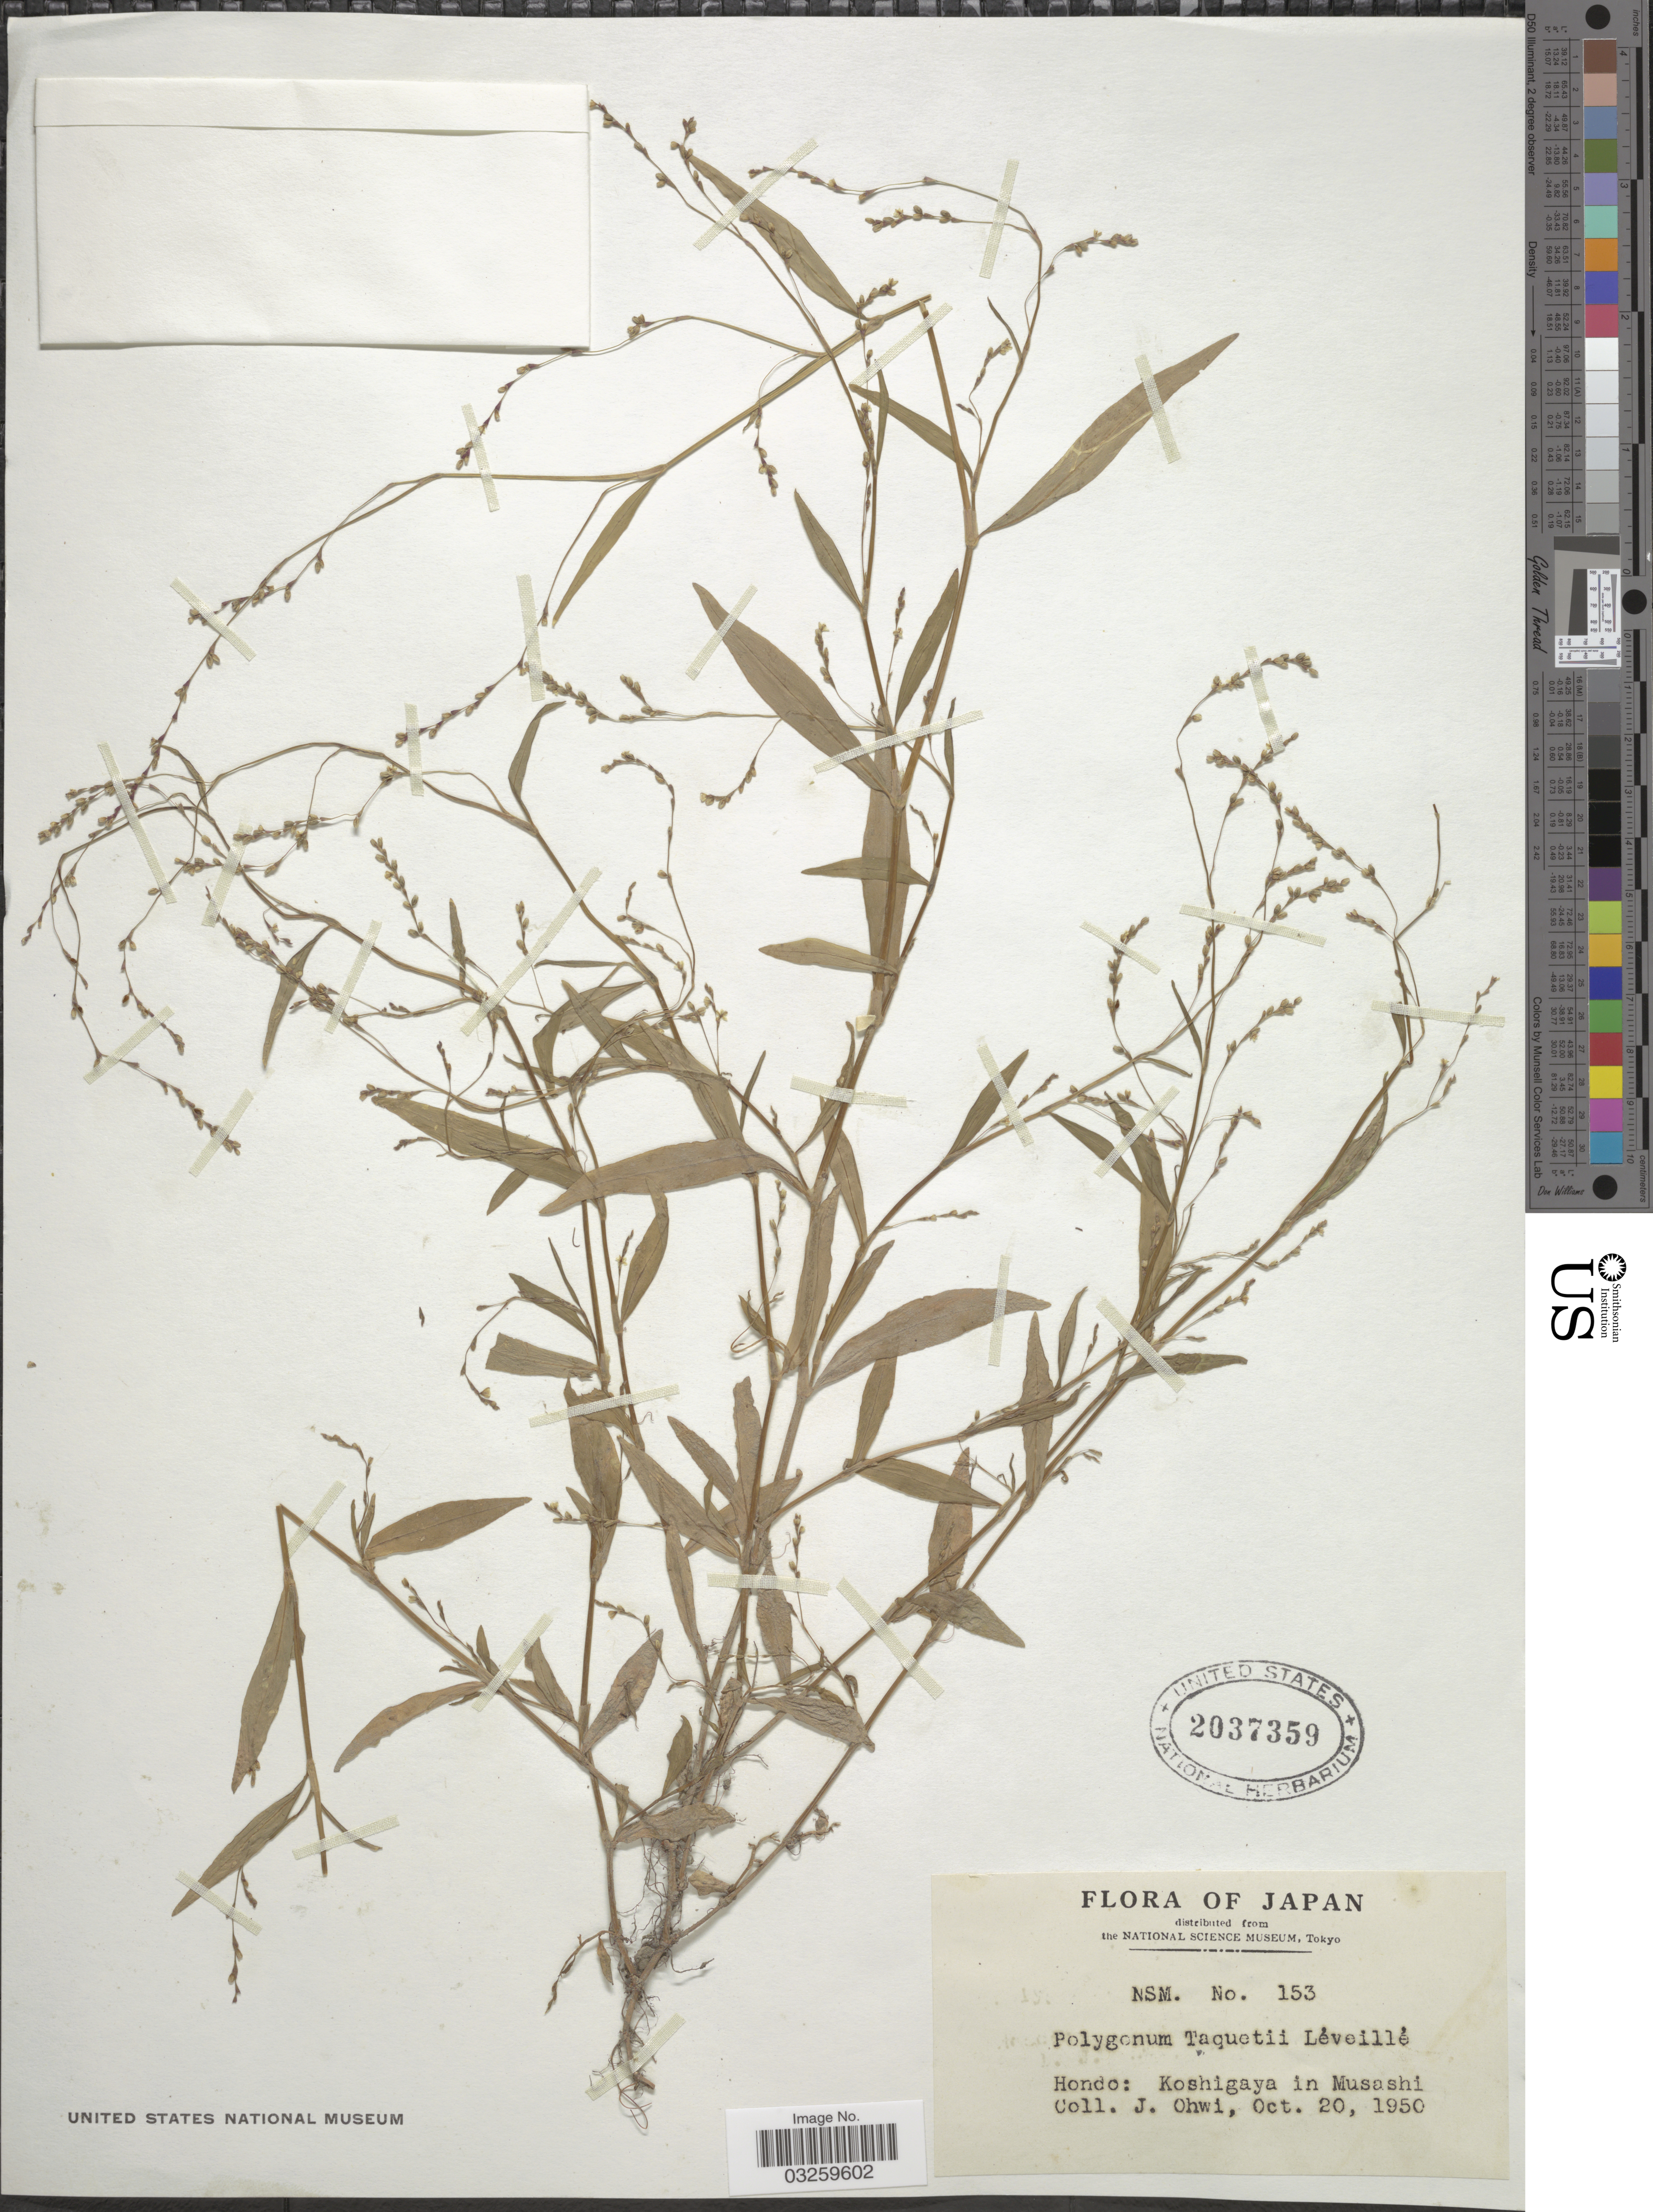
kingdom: Plantae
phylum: Tracheophyta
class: Magnoliopsida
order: Caryophyllales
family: Polygonaceae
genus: Polygonum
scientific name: Polygonum taquetii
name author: H. Lév.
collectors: J. Ohwi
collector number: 153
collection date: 1950-10-20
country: Japan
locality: Hondo: Koshigaya in Musashi.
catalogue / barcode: US 2037359